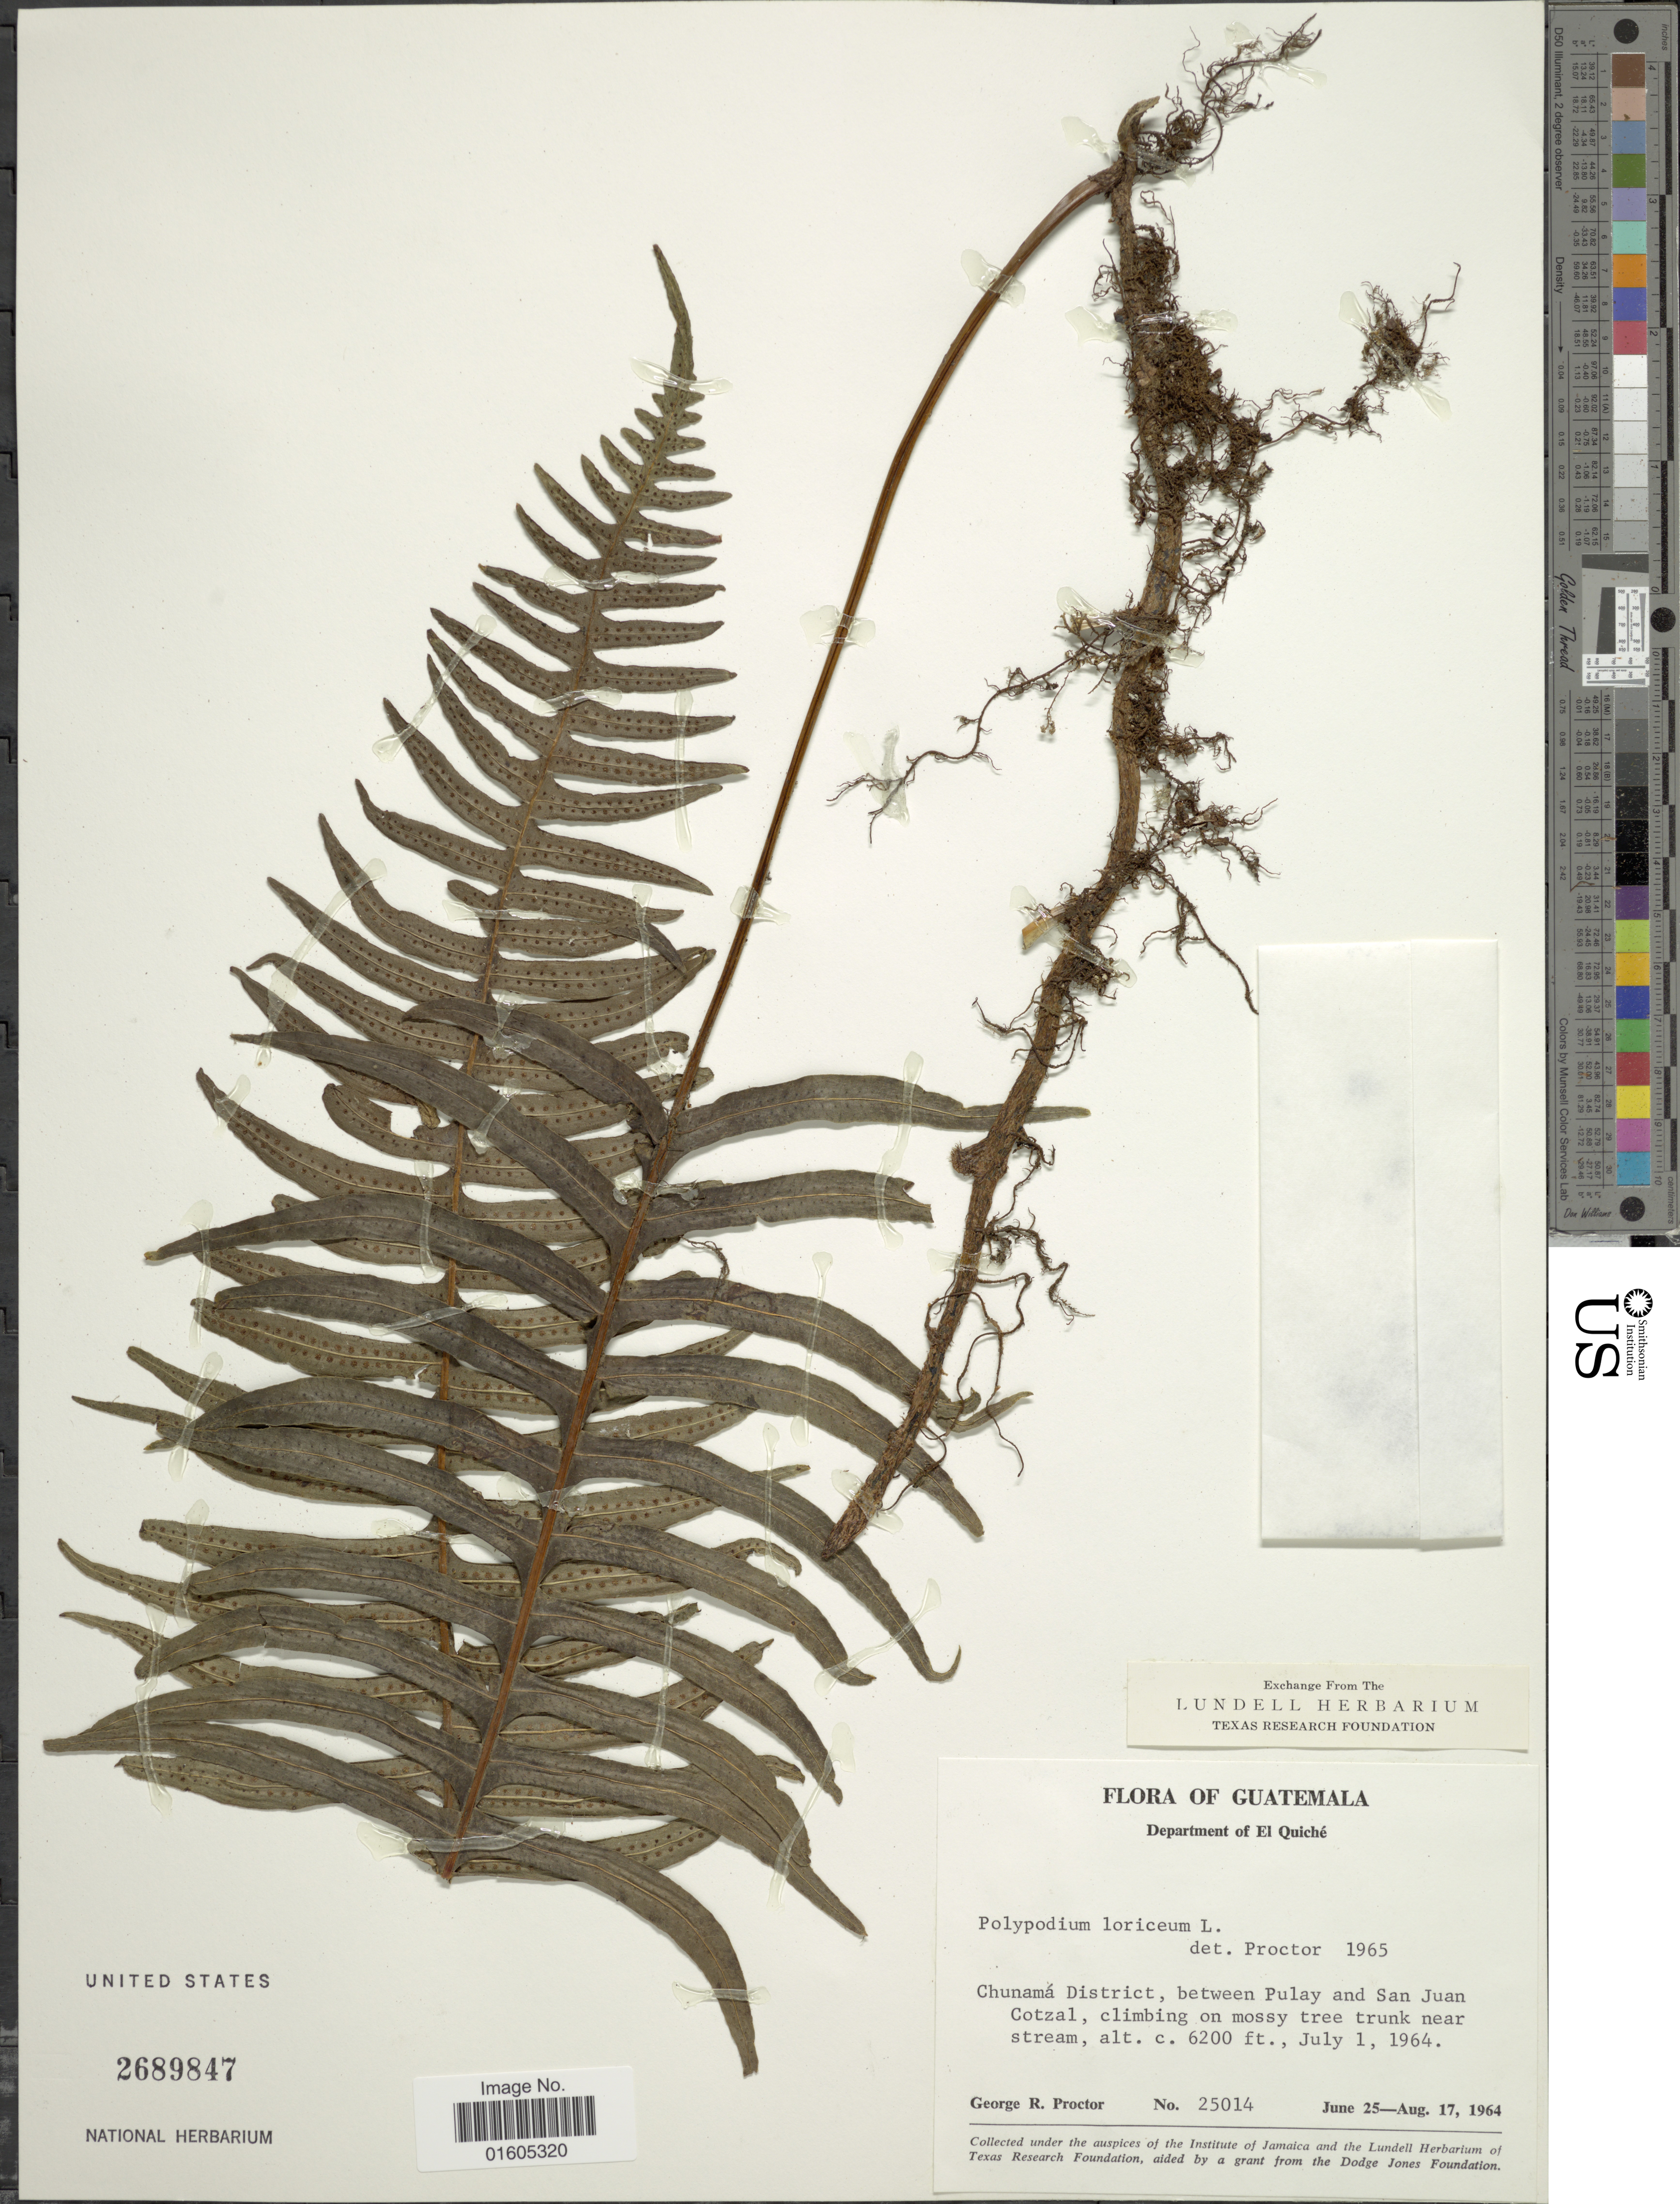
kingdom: Plantae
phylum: Tracheophyta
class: Polypodiopsida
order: Polypodiales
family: Polypodiaceae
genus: Serpocaulon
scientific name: Serpocaulon loriceum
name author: (L.) A.R. Sm.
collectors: G. R. Proctor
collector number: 25014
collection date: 1964-06-25/1964-08-17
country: Guatemala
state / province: El Quiché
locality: Department of El Quiché, Chunamá Distrcit, between Pulay and San Juan Cotzal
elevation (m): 1890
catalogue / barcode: US 2689847